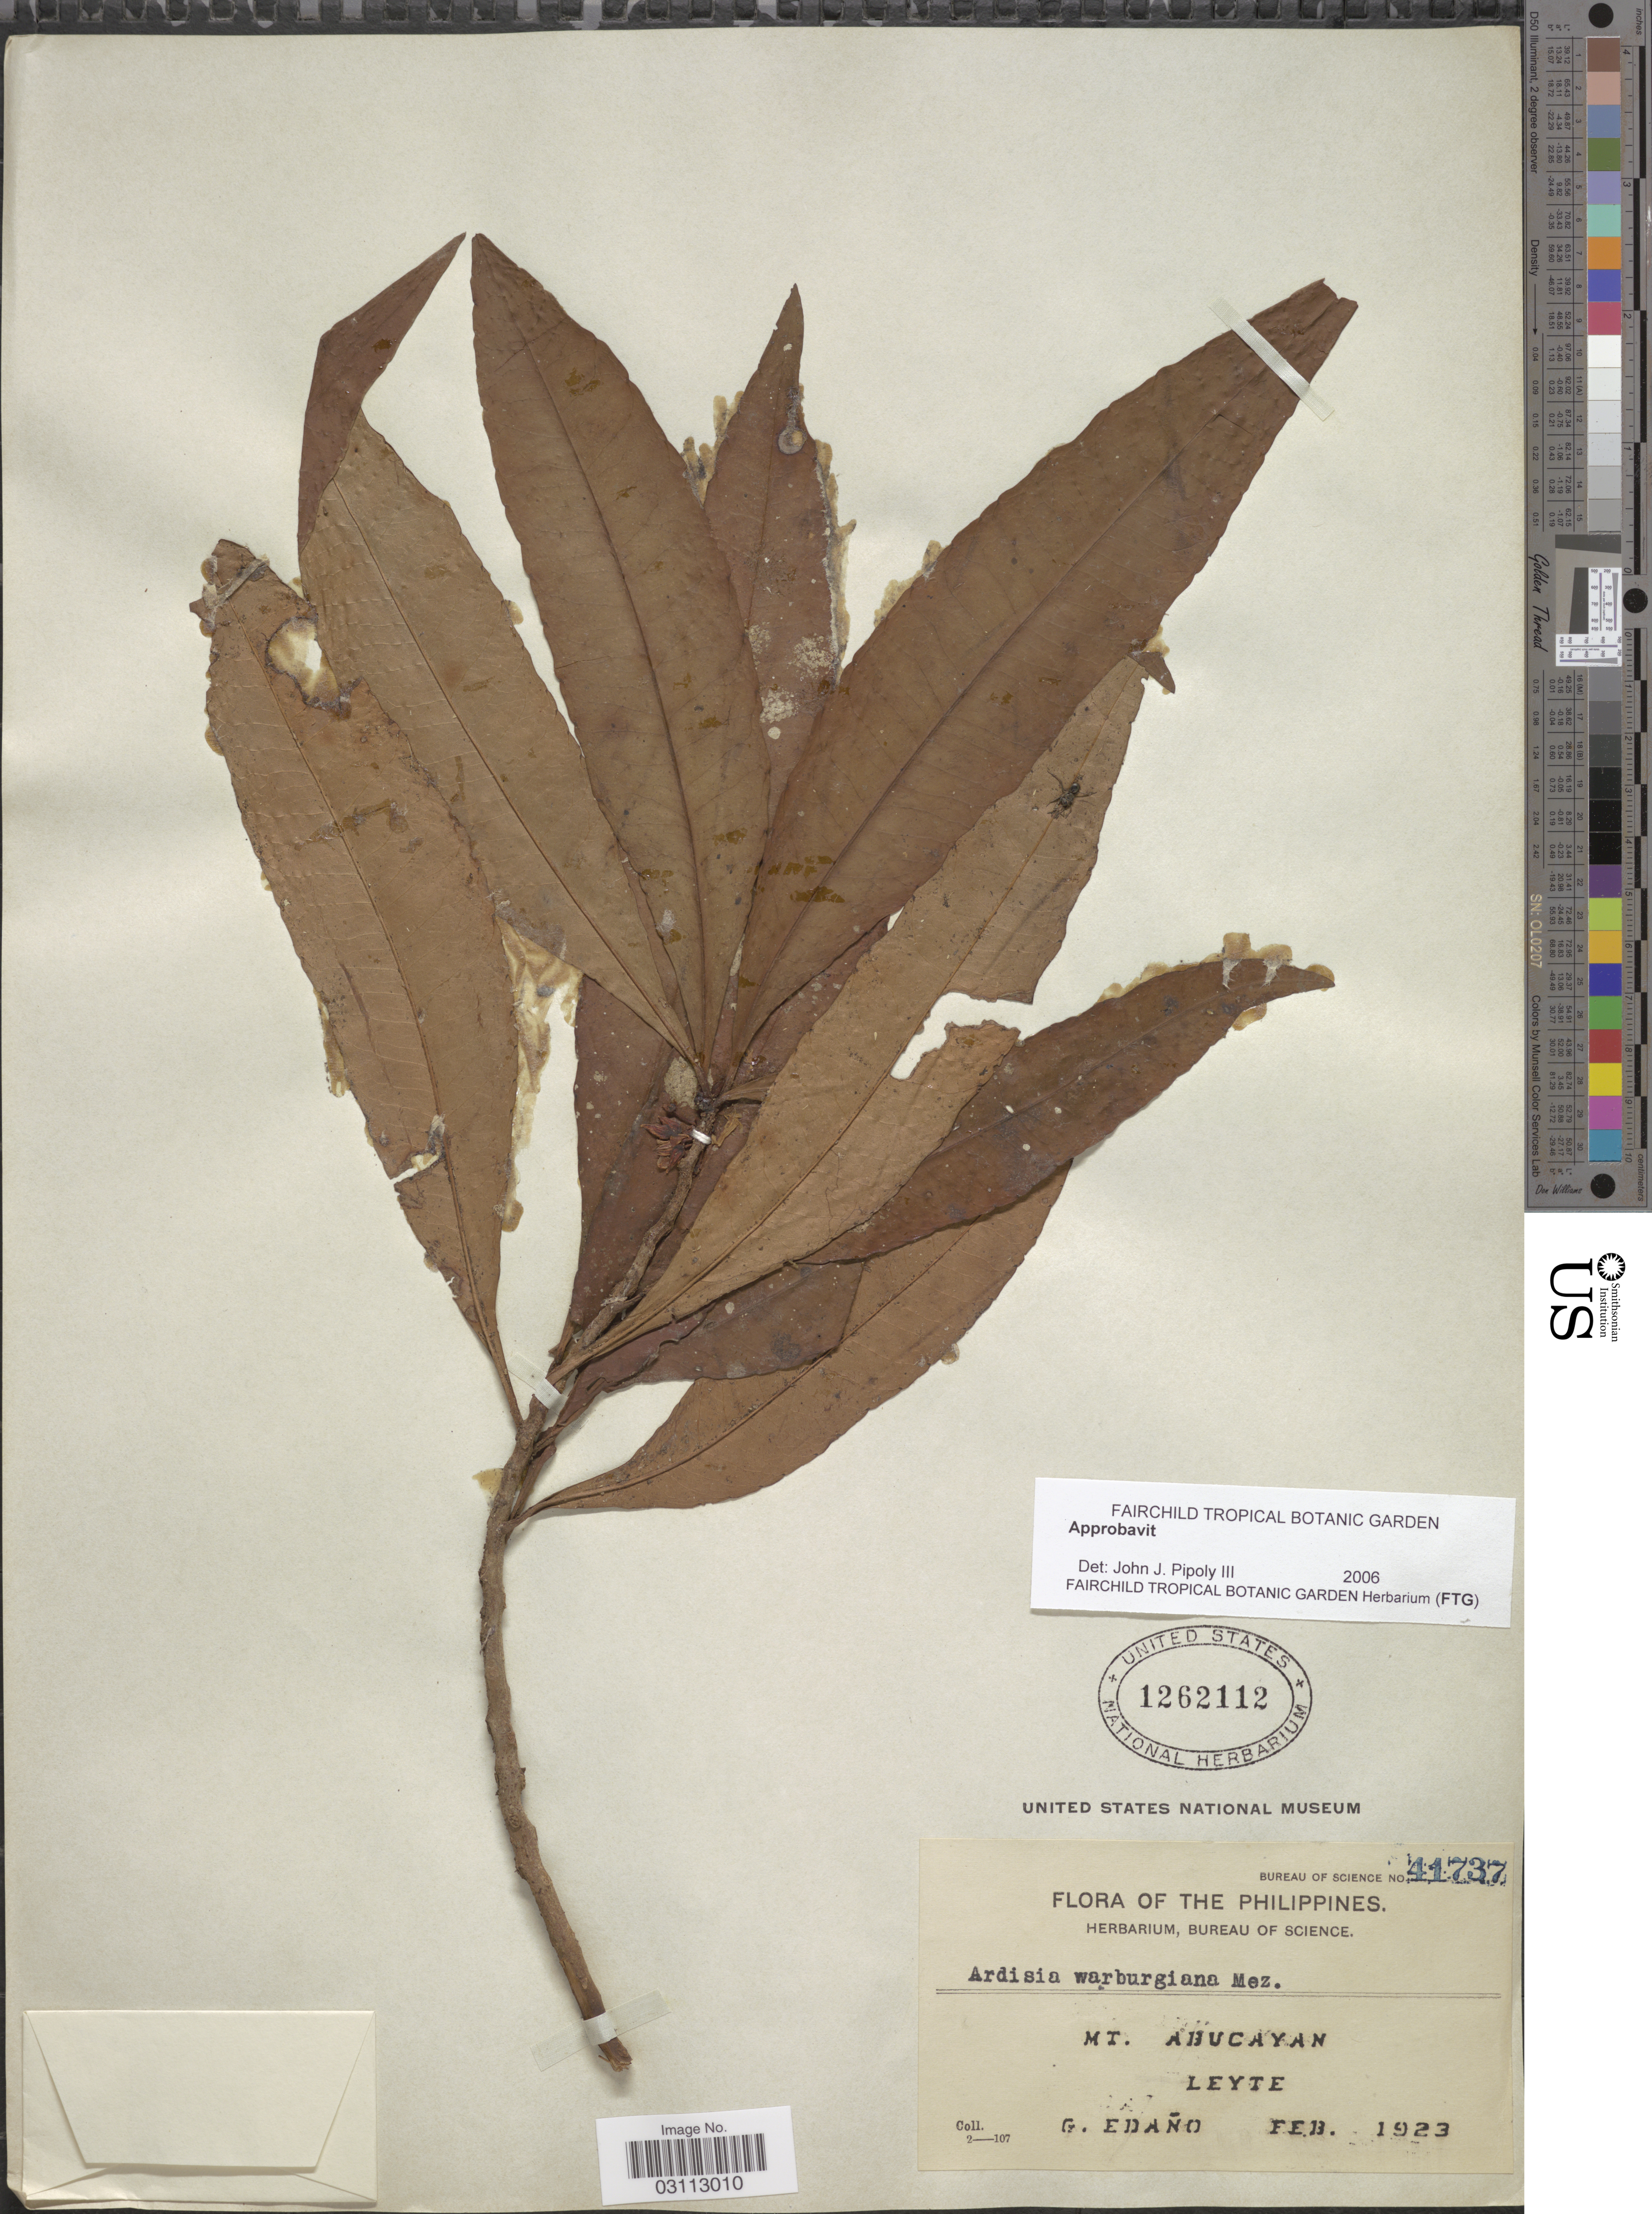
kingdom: Plantae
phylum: Tracheophyta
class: Magnoliopsida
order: Ericales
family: Primulaceae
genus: Ardisia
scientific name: Ardisia warburgiana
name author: Mez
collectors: G. Edaño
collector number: Bureau of Science 41737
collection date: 1923-02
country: Philippines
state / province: Eastern Visayas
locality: Mt. Abucayan. Leyte.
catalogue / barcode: US 1262112